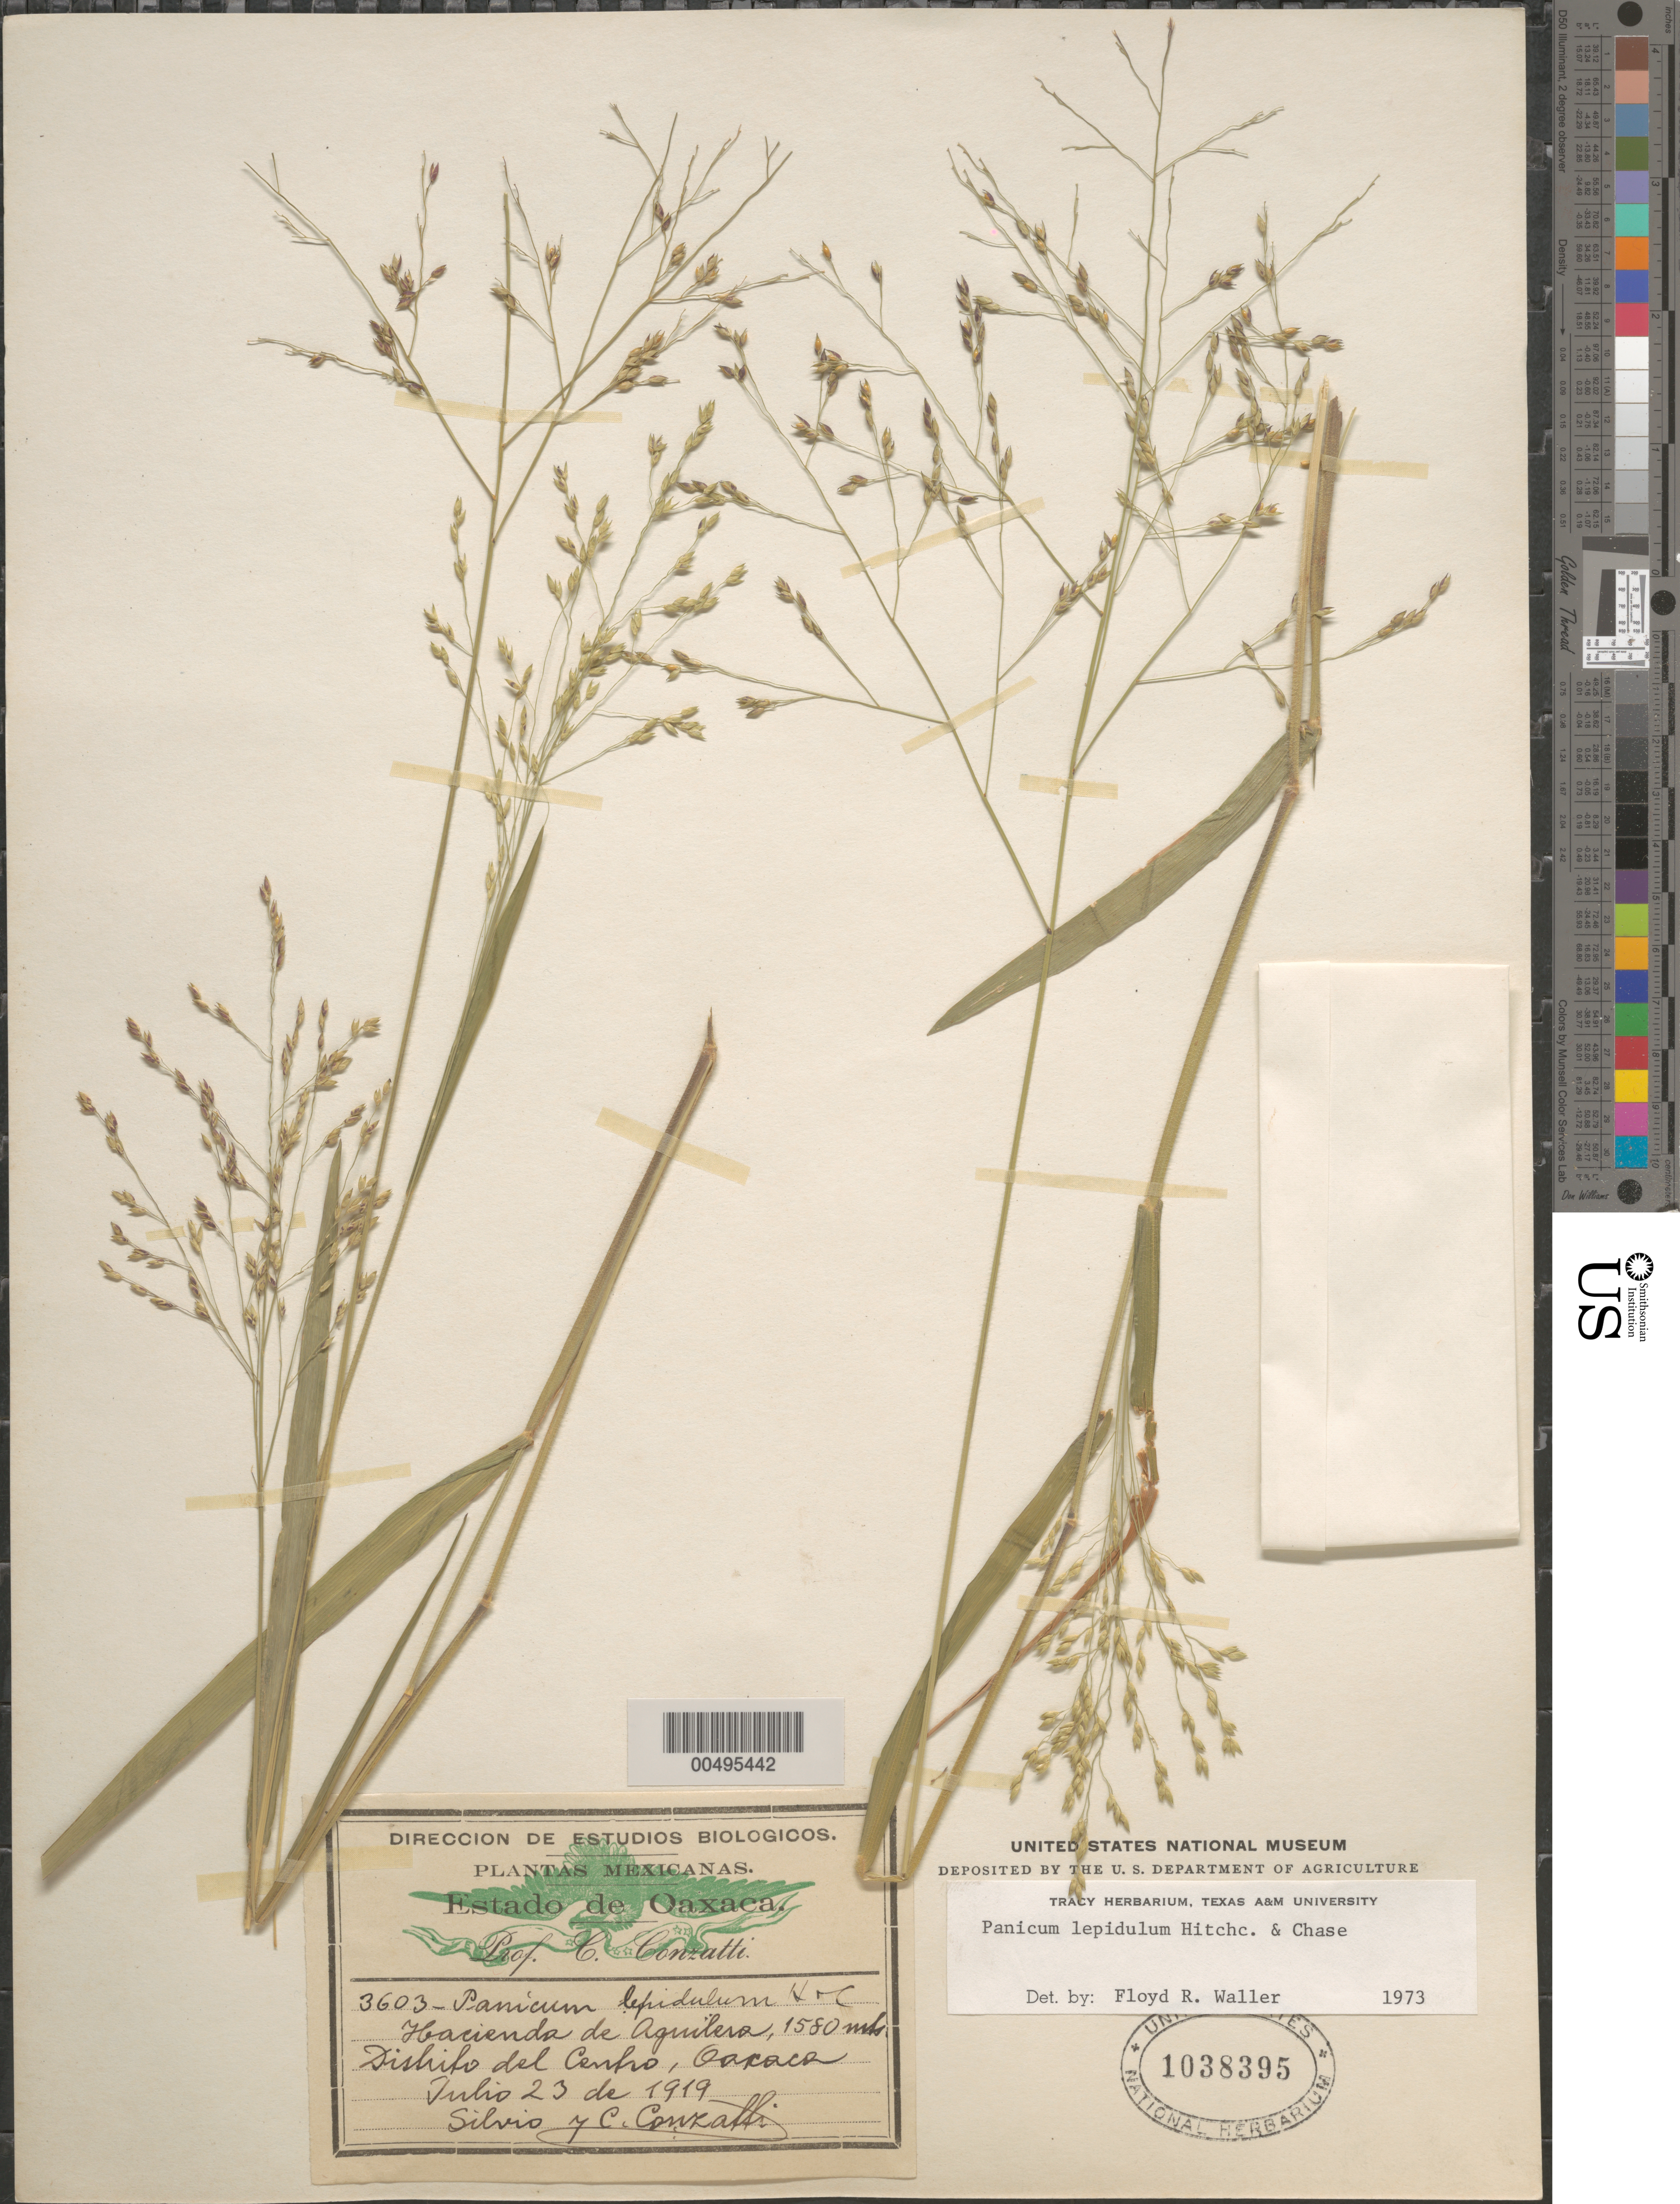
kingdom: Plantae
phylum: Tracheophyta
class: Liliopsida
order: Poales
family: Poaceae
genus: Panicum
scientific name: Panicum lepidulum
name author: Hitchc. & Chase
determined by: Waller, F. R.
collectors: -. Silvio & C. Conzatti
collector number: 3603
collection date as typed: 23 Jul 1919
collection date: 1919-07-23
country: Mexico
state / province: Oaxaca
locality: Hacienda de Aguilera, Dist of Centro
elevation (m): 1580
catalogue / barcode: US 1038395